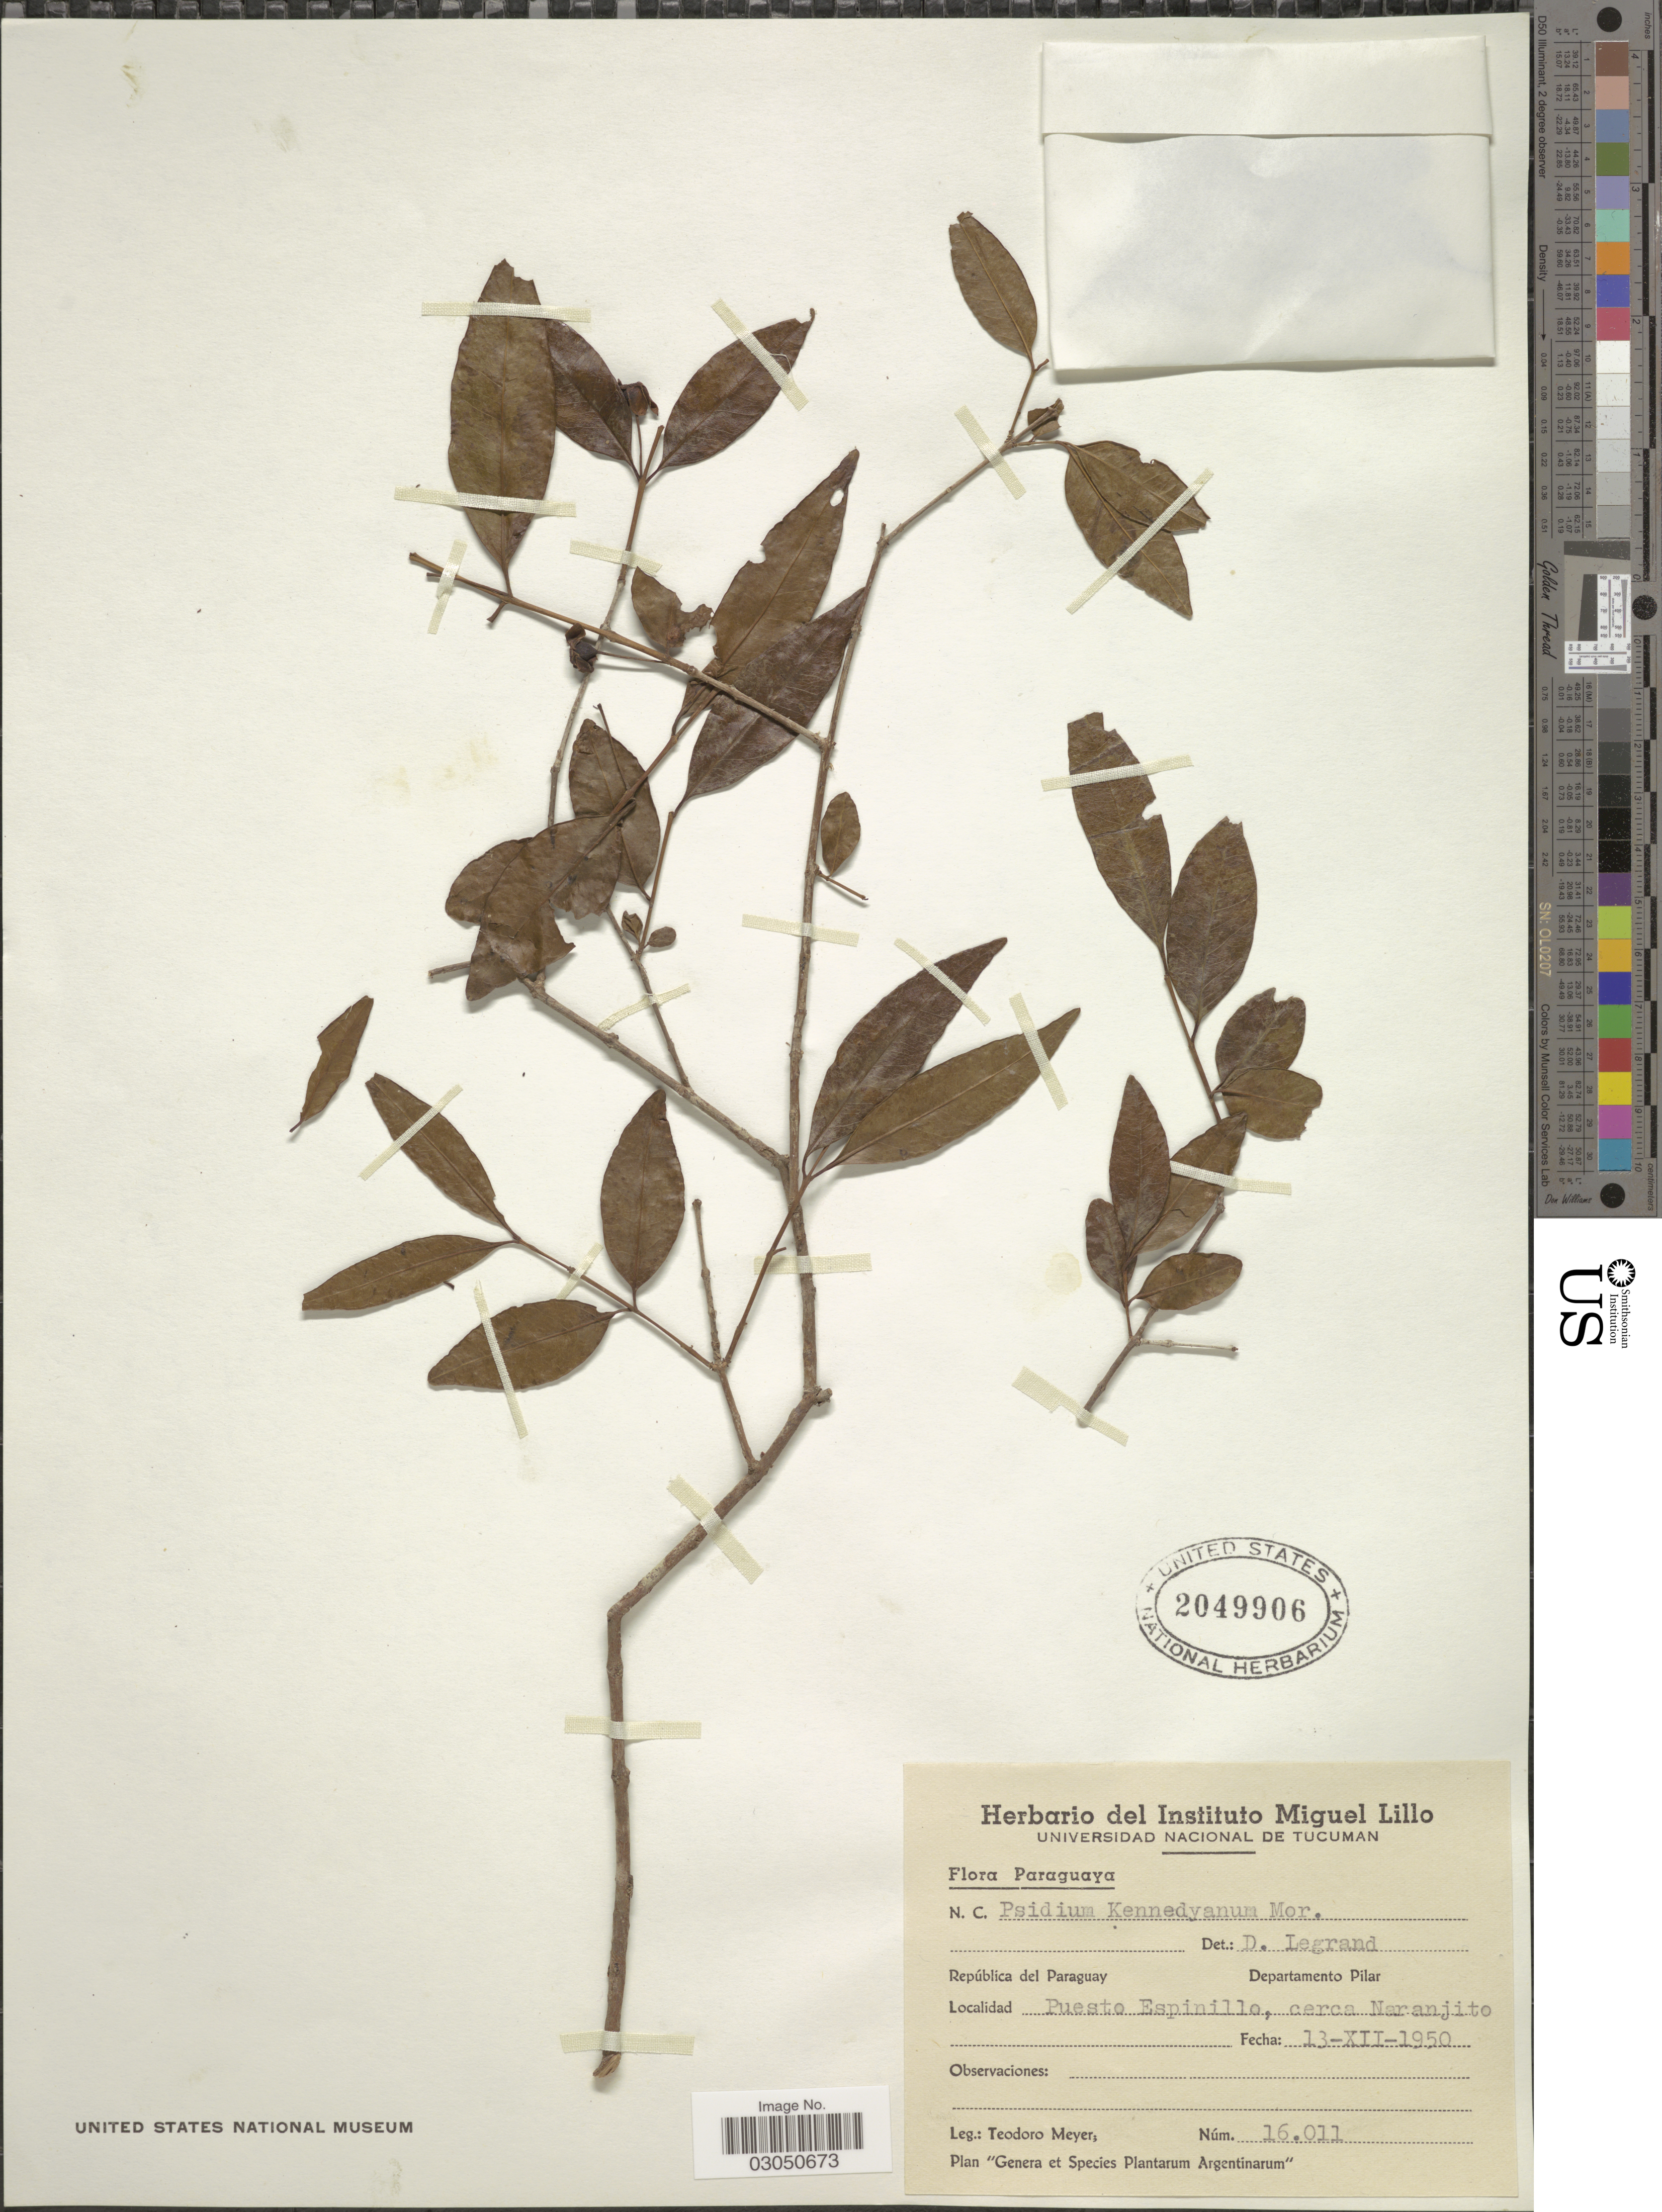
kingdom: Plantae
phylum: Tracheophyta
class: Magnoliopsida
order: Myrtales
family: Myrtaceae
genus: Psidium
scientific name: Psidium kennedyanum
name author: Morong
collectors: T. Meyer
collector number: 16011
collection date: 1950-12-13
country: Paraguay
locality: Departamento Pilar. Puesto Espinillo, cerca Naranjito.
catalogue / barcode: US 2049906